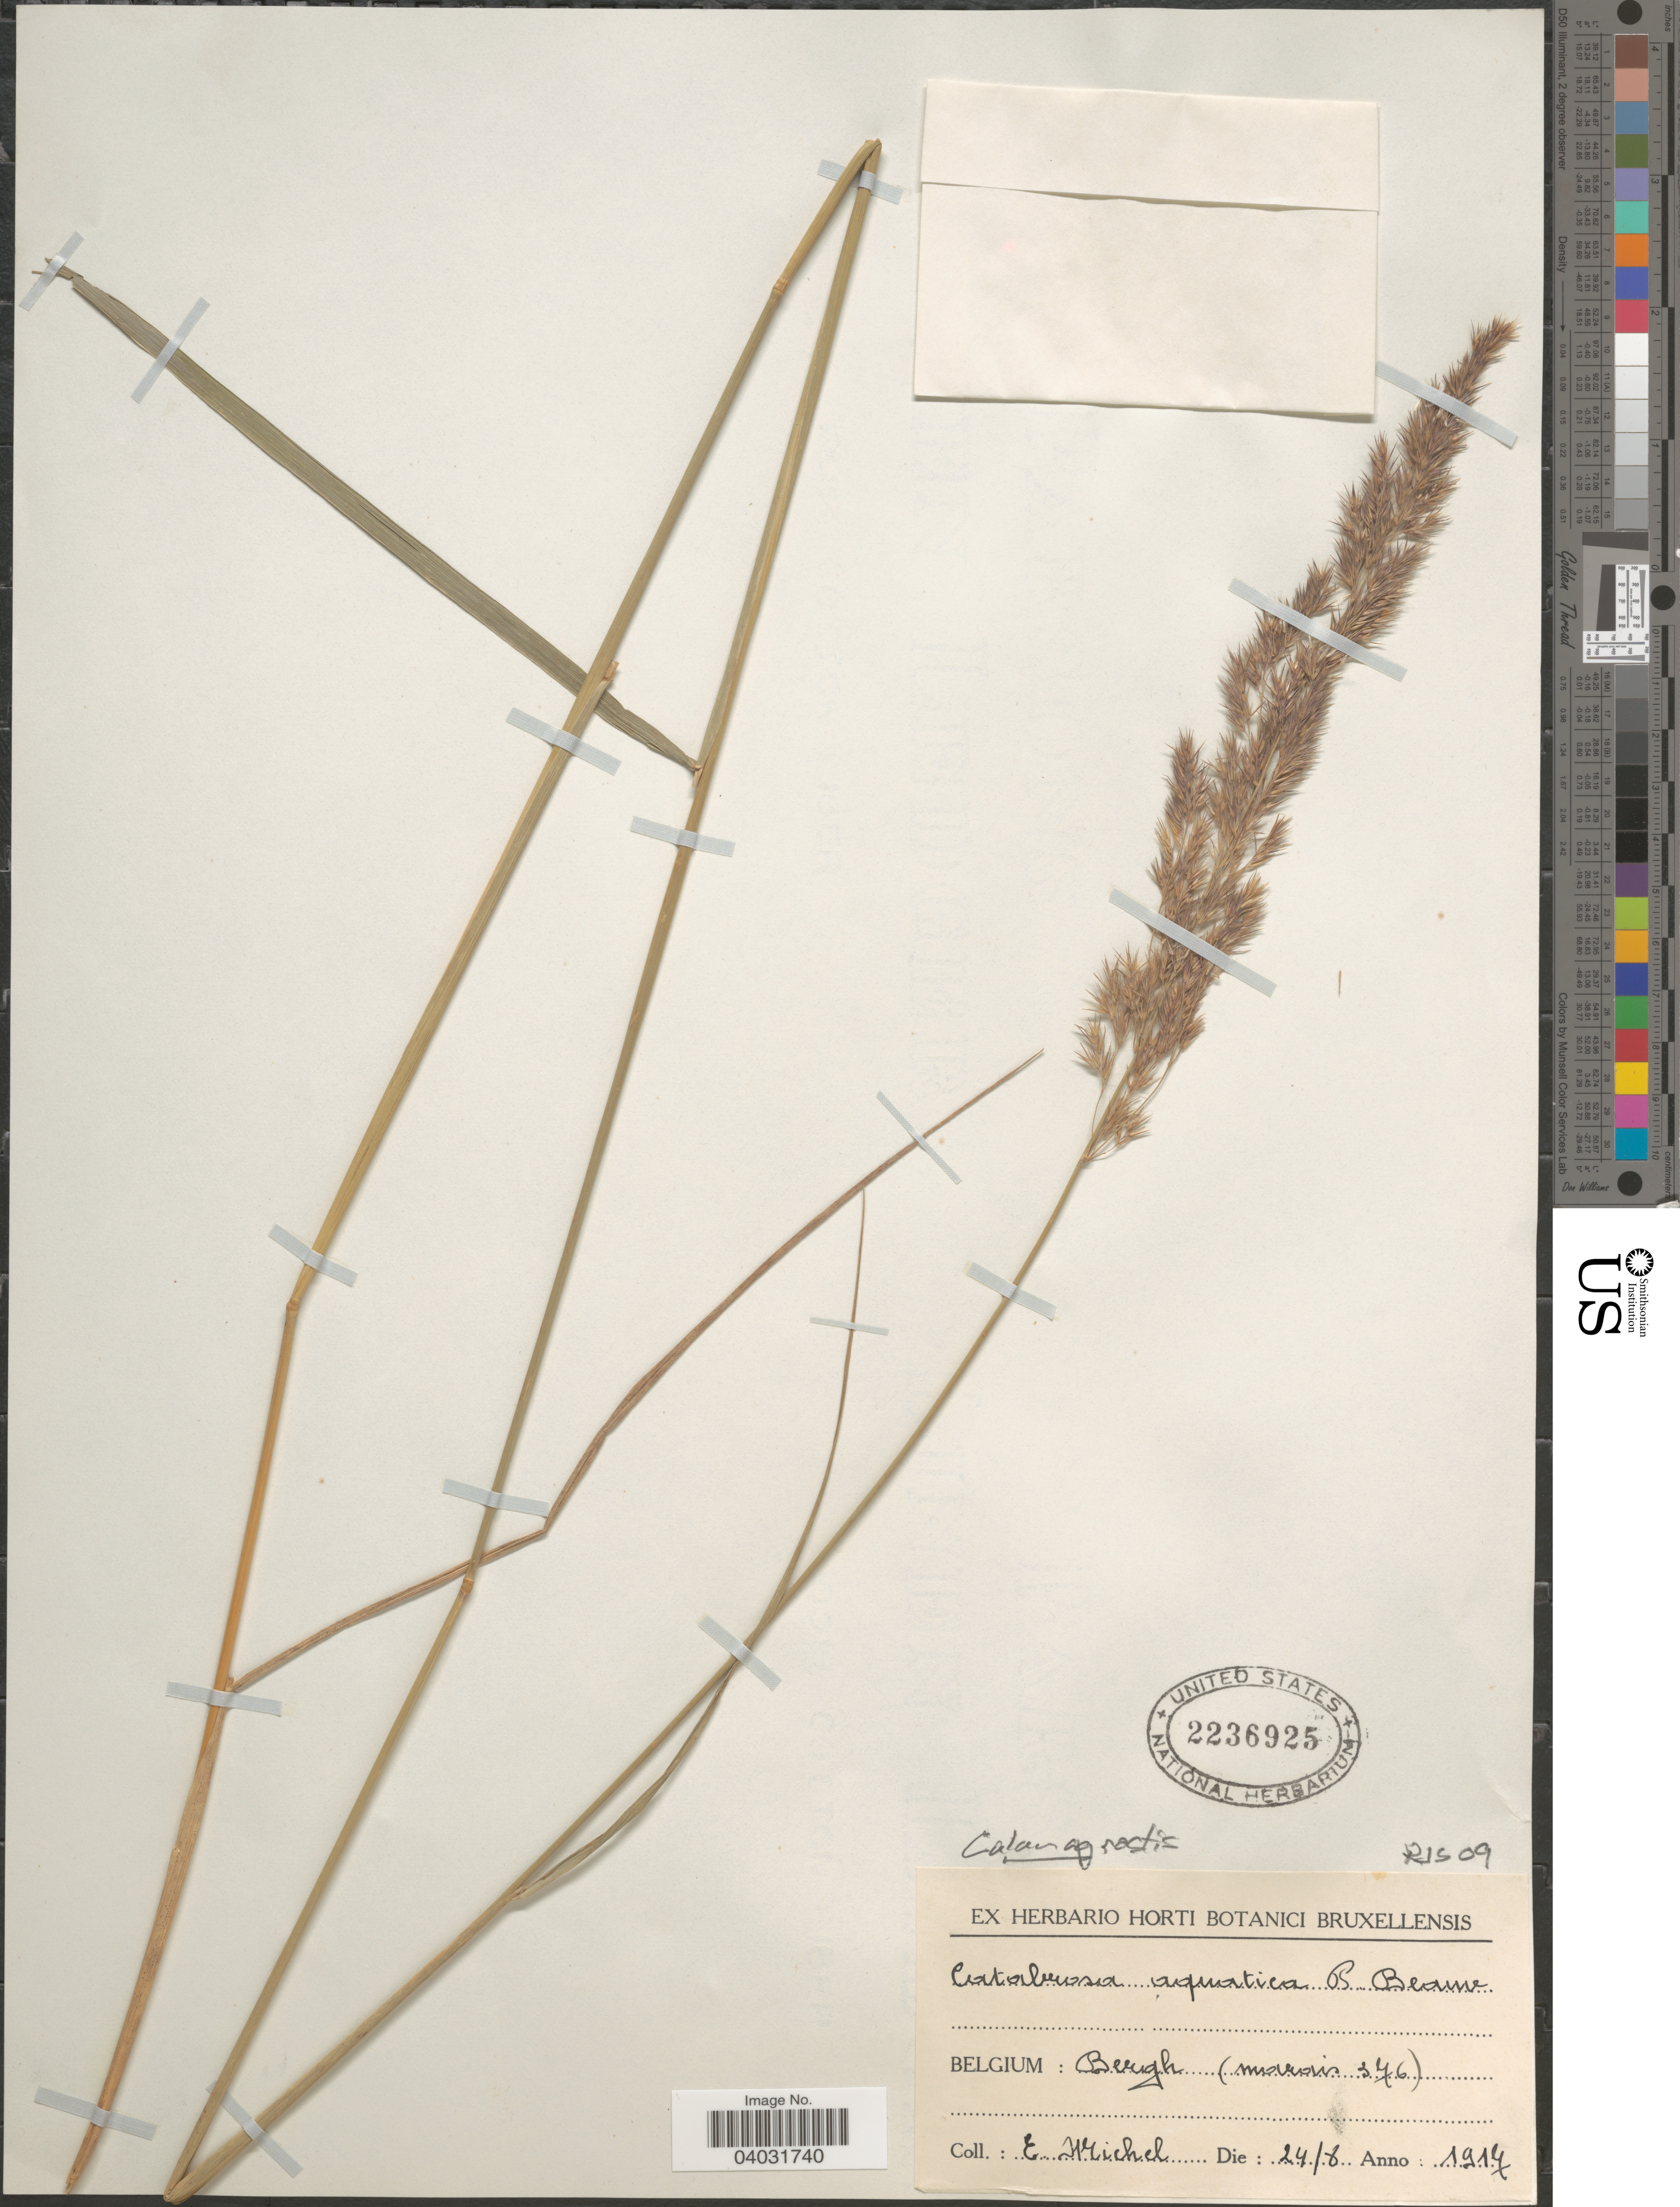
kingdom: Plantae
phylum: Tracheophyta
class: Liliopsida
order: Poales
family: Poaceae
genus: Calamagrostis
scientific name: Calamagrostis sp.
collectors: E. Michel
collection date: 1917-08-24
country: Belgium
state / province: Brussels, Capital District of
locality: Bergh (marais 376).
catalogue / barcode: US 2236925